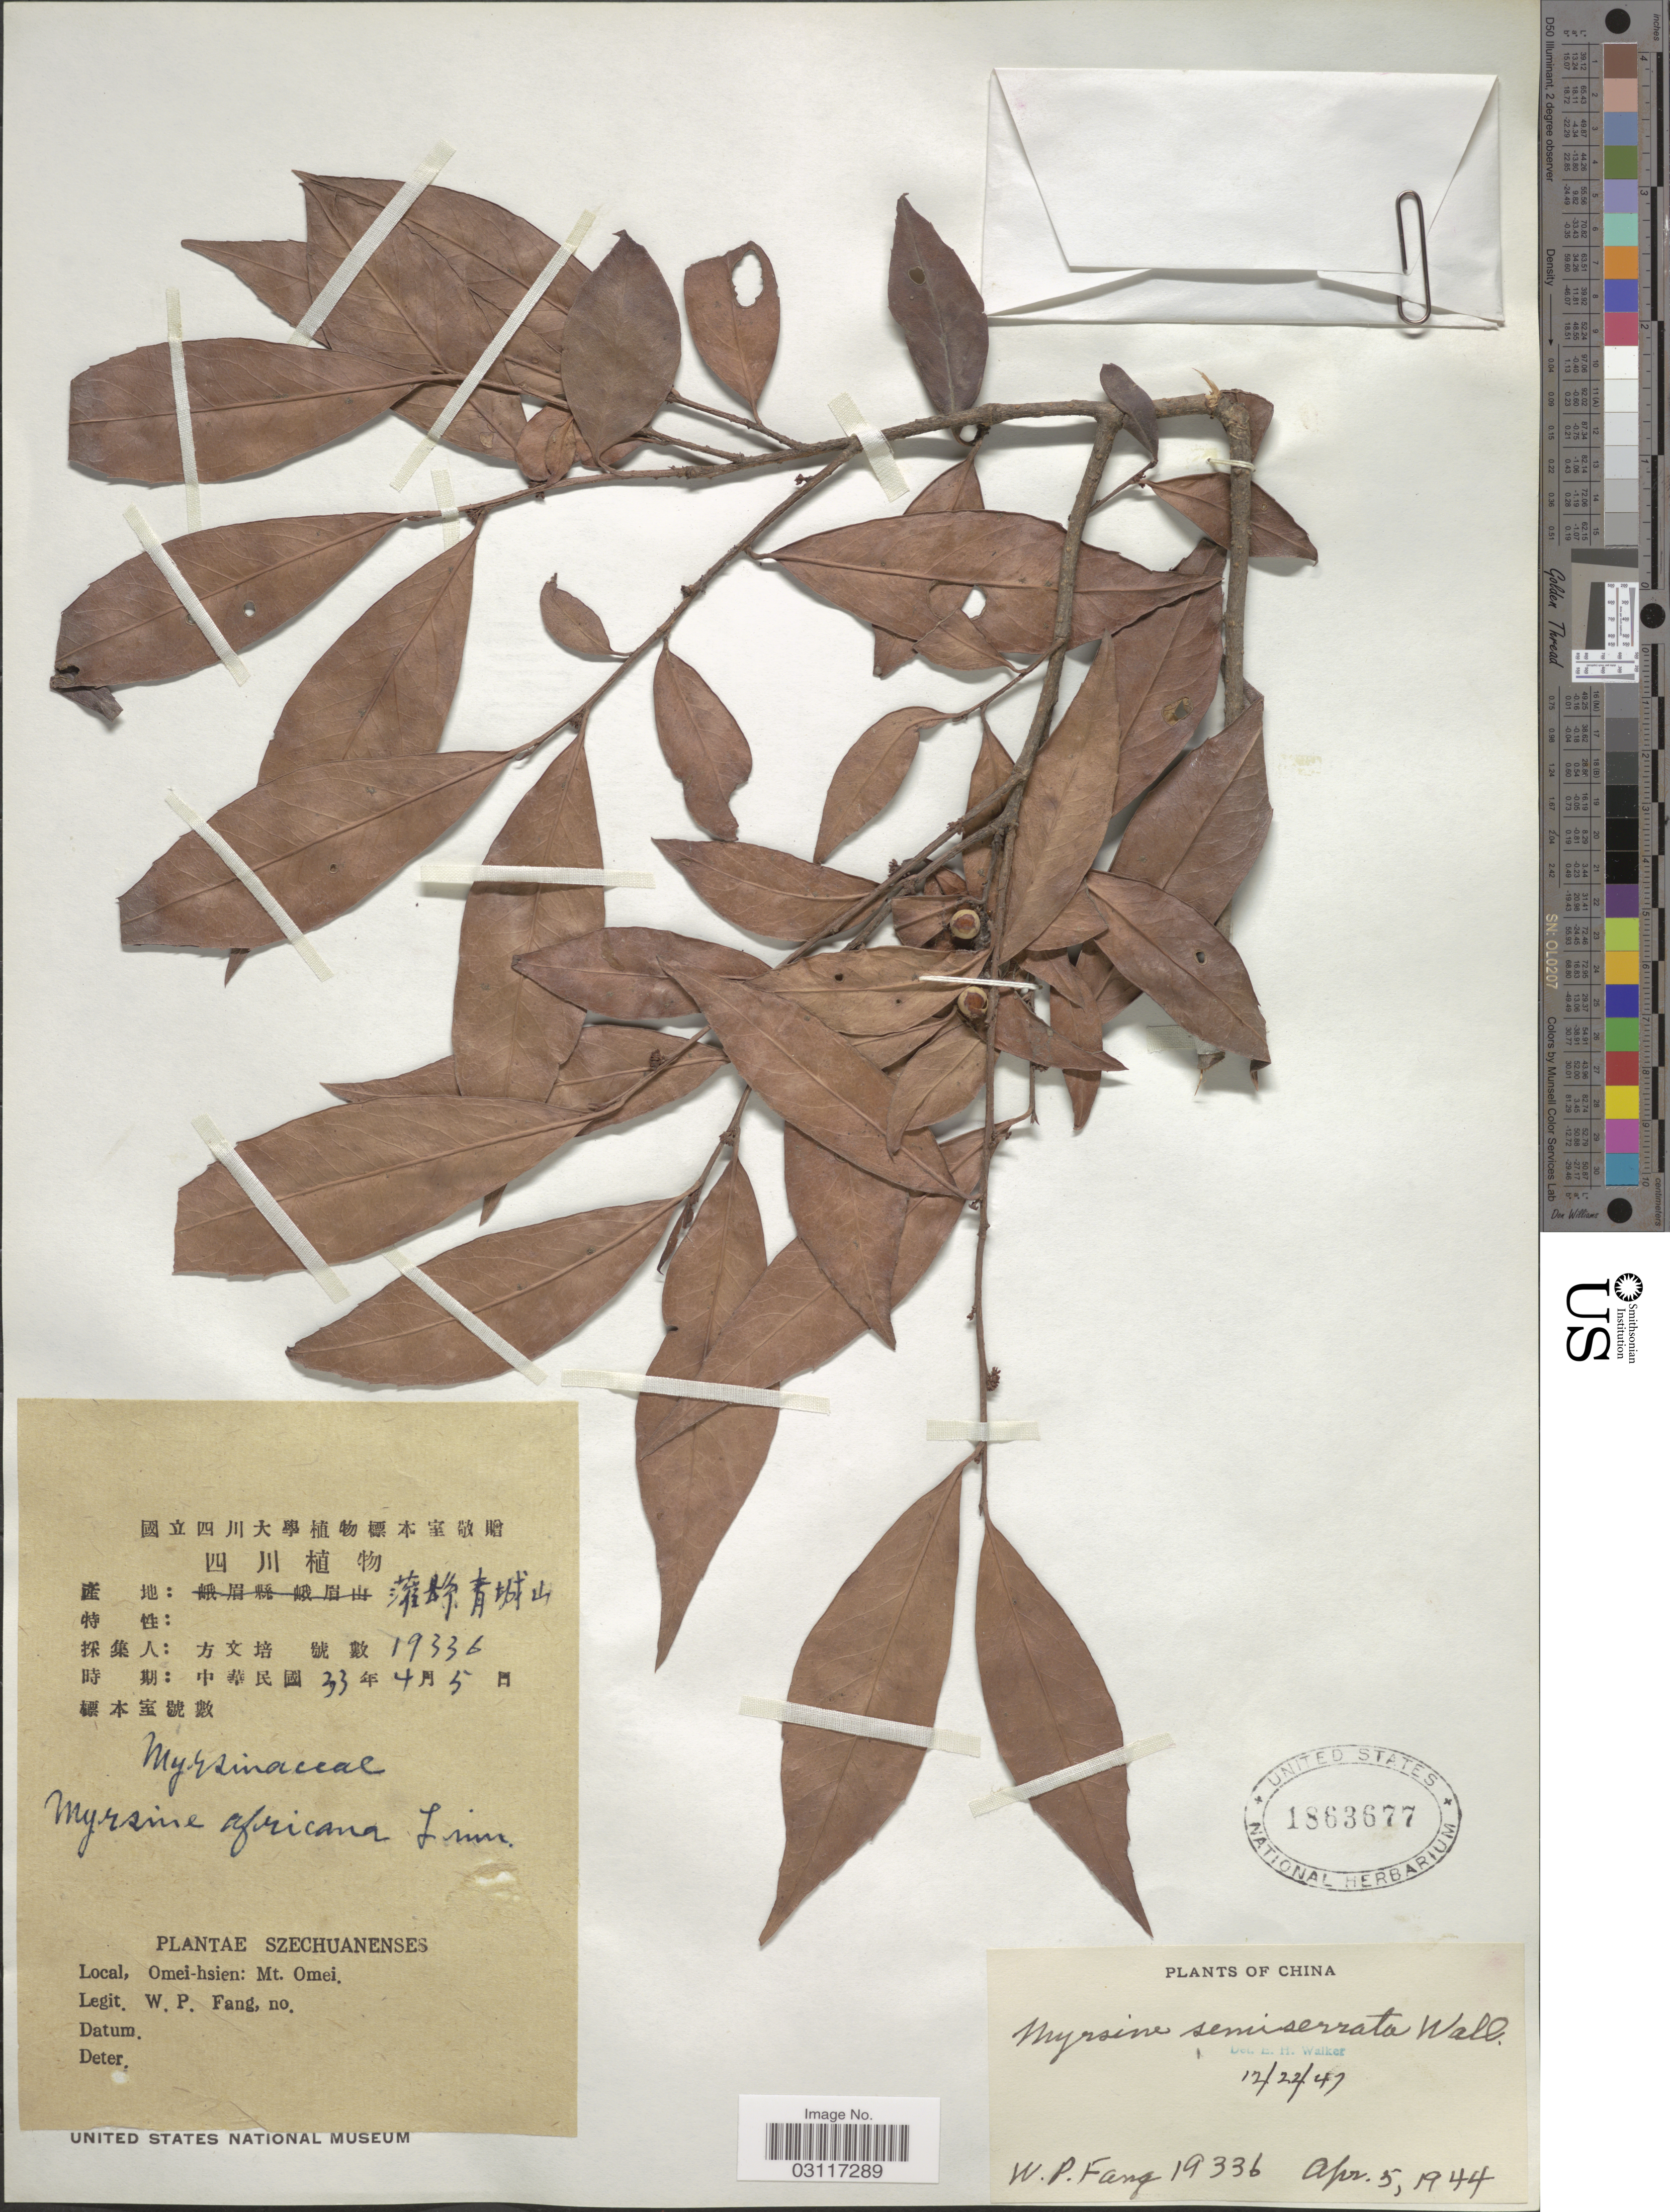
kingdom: Plantae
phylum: Tracheophyta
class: Magnoliopsida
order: Ericales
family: Primulaceae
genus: Myrsine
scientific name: Myrsine semiserrata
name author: Wall.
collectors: W. P. Fang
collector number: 19336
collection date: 1944-04-05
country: China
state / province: Sichuan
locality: Szechuanenses. Omei-hsien: Mt. Omei.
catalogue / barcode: US 1863677